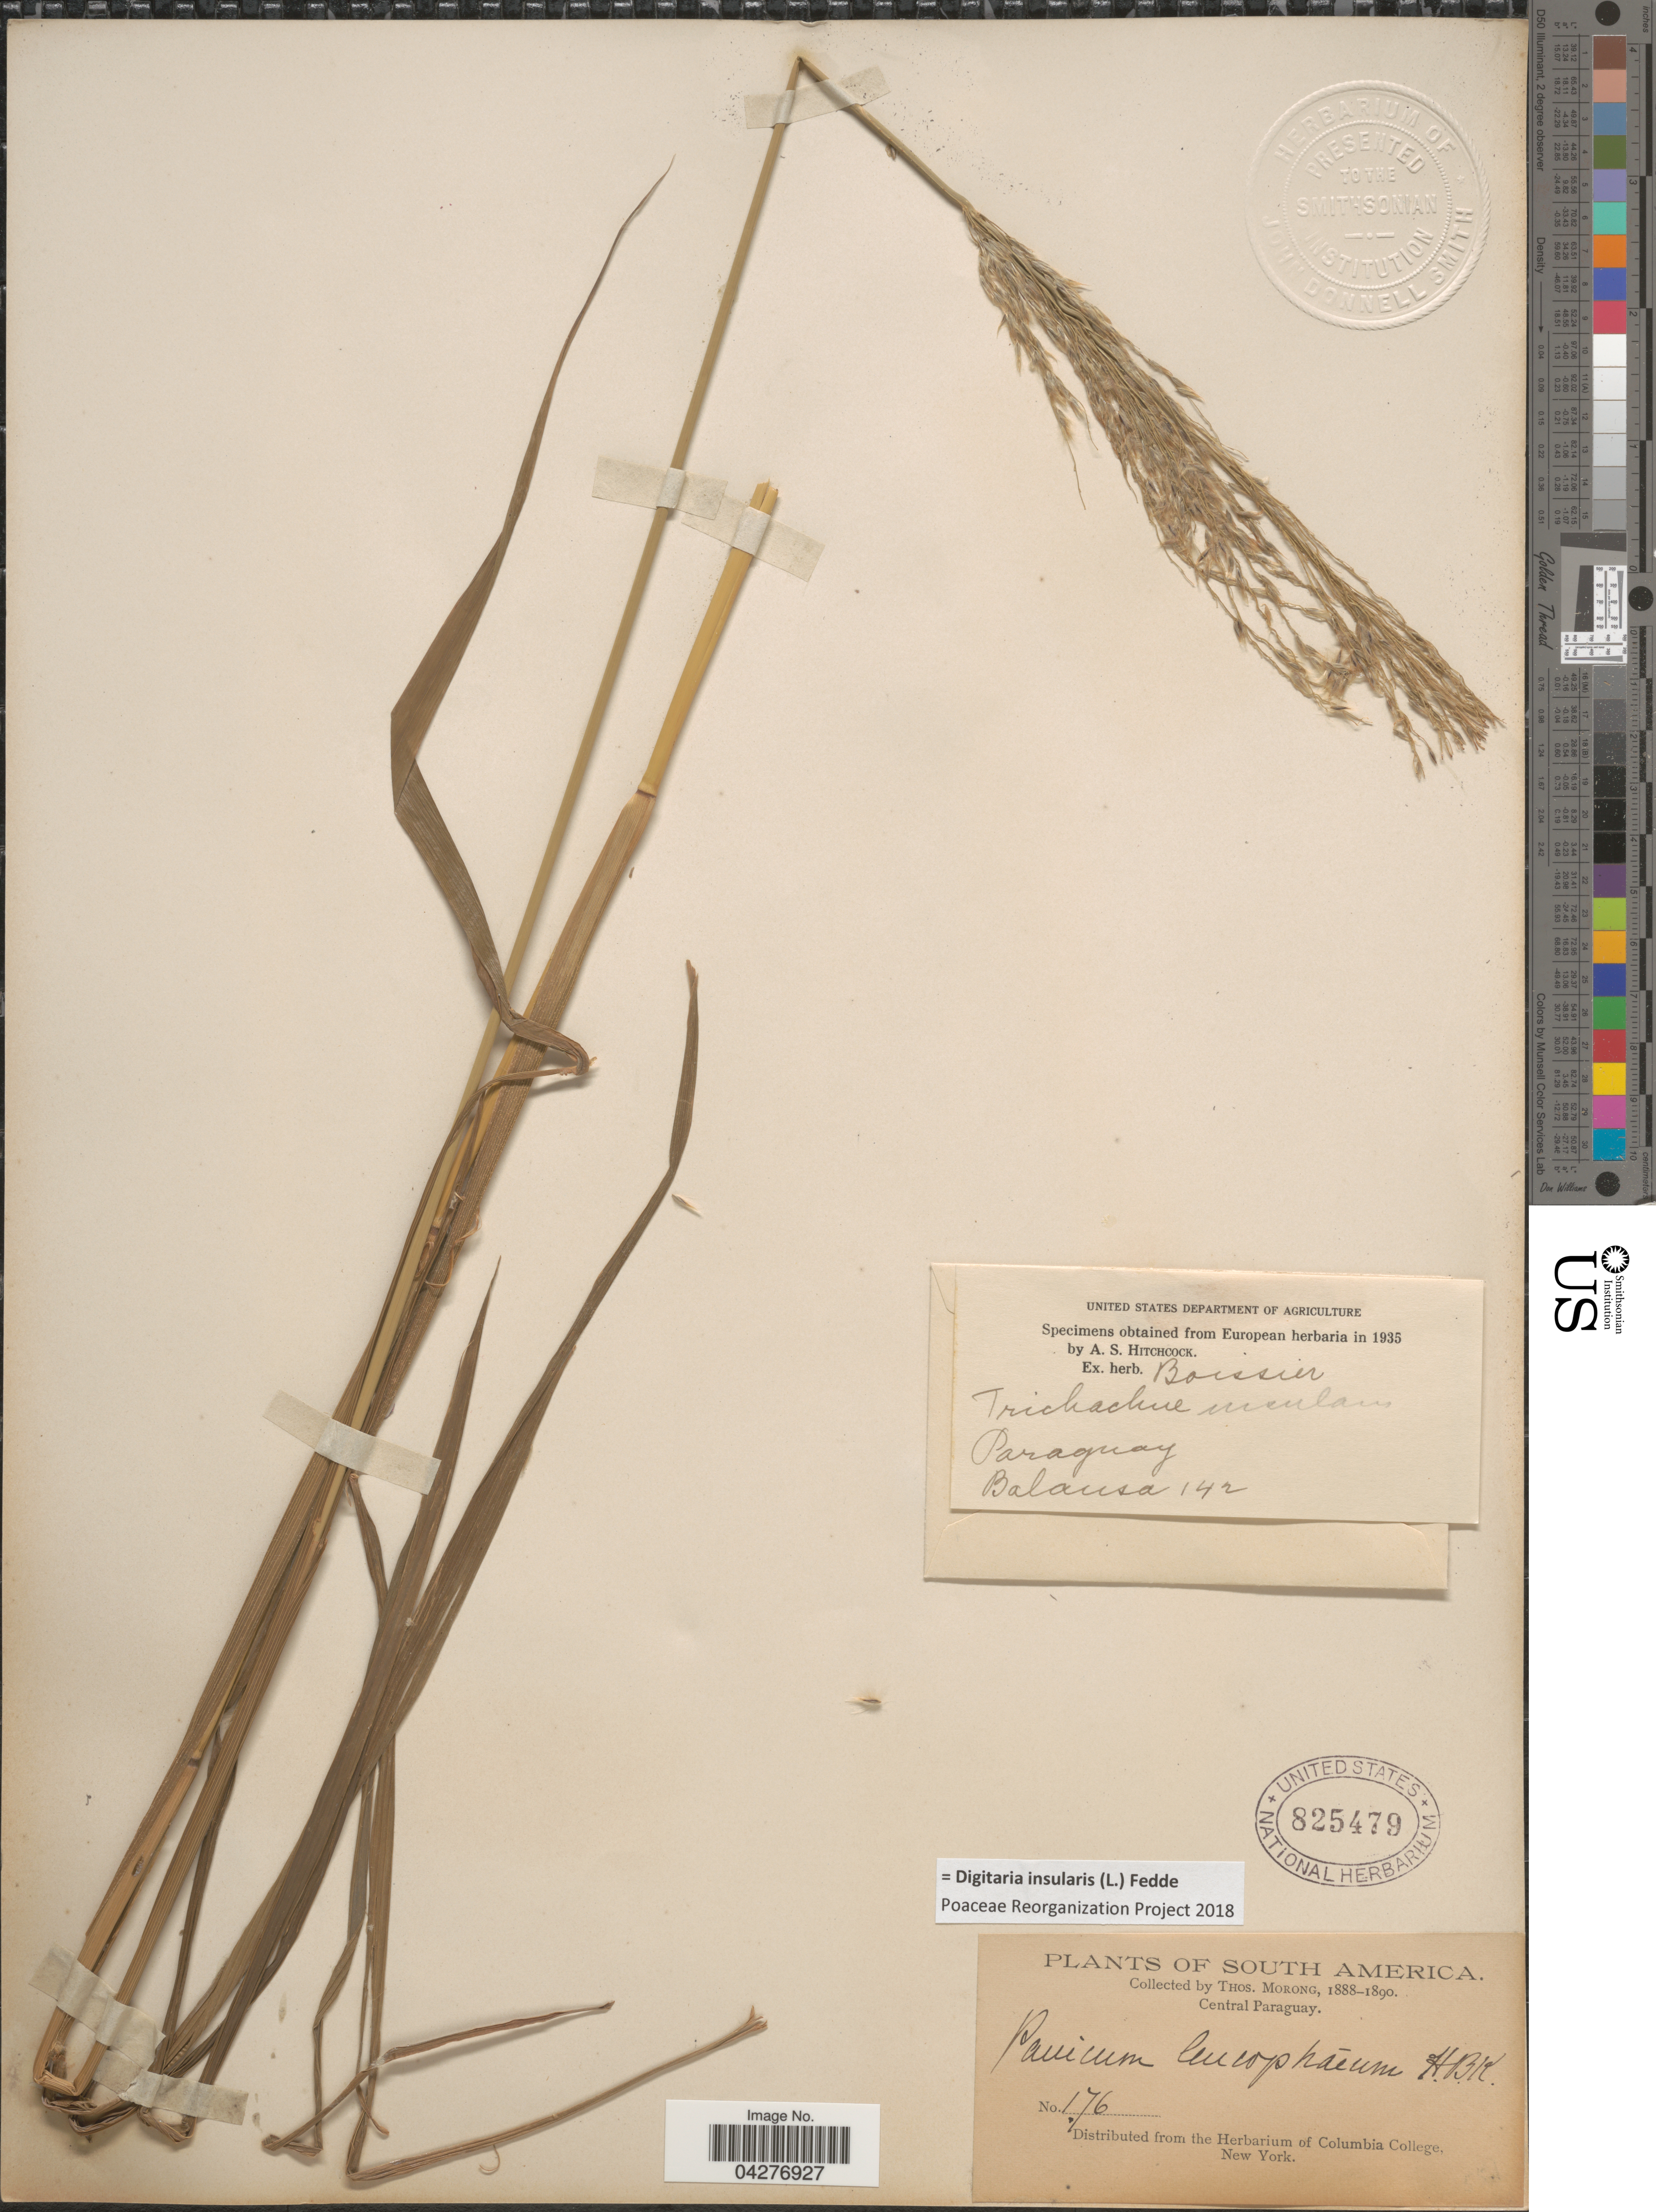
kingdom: Plantae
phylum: Tracheophyta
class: Liliopsida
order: Poales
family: Poaceae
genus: Digitaria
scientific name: Digitaria insularis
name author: (L.) Fedde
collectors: -. Balansa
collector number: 142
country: Paraguay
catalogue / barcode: US 825479-2